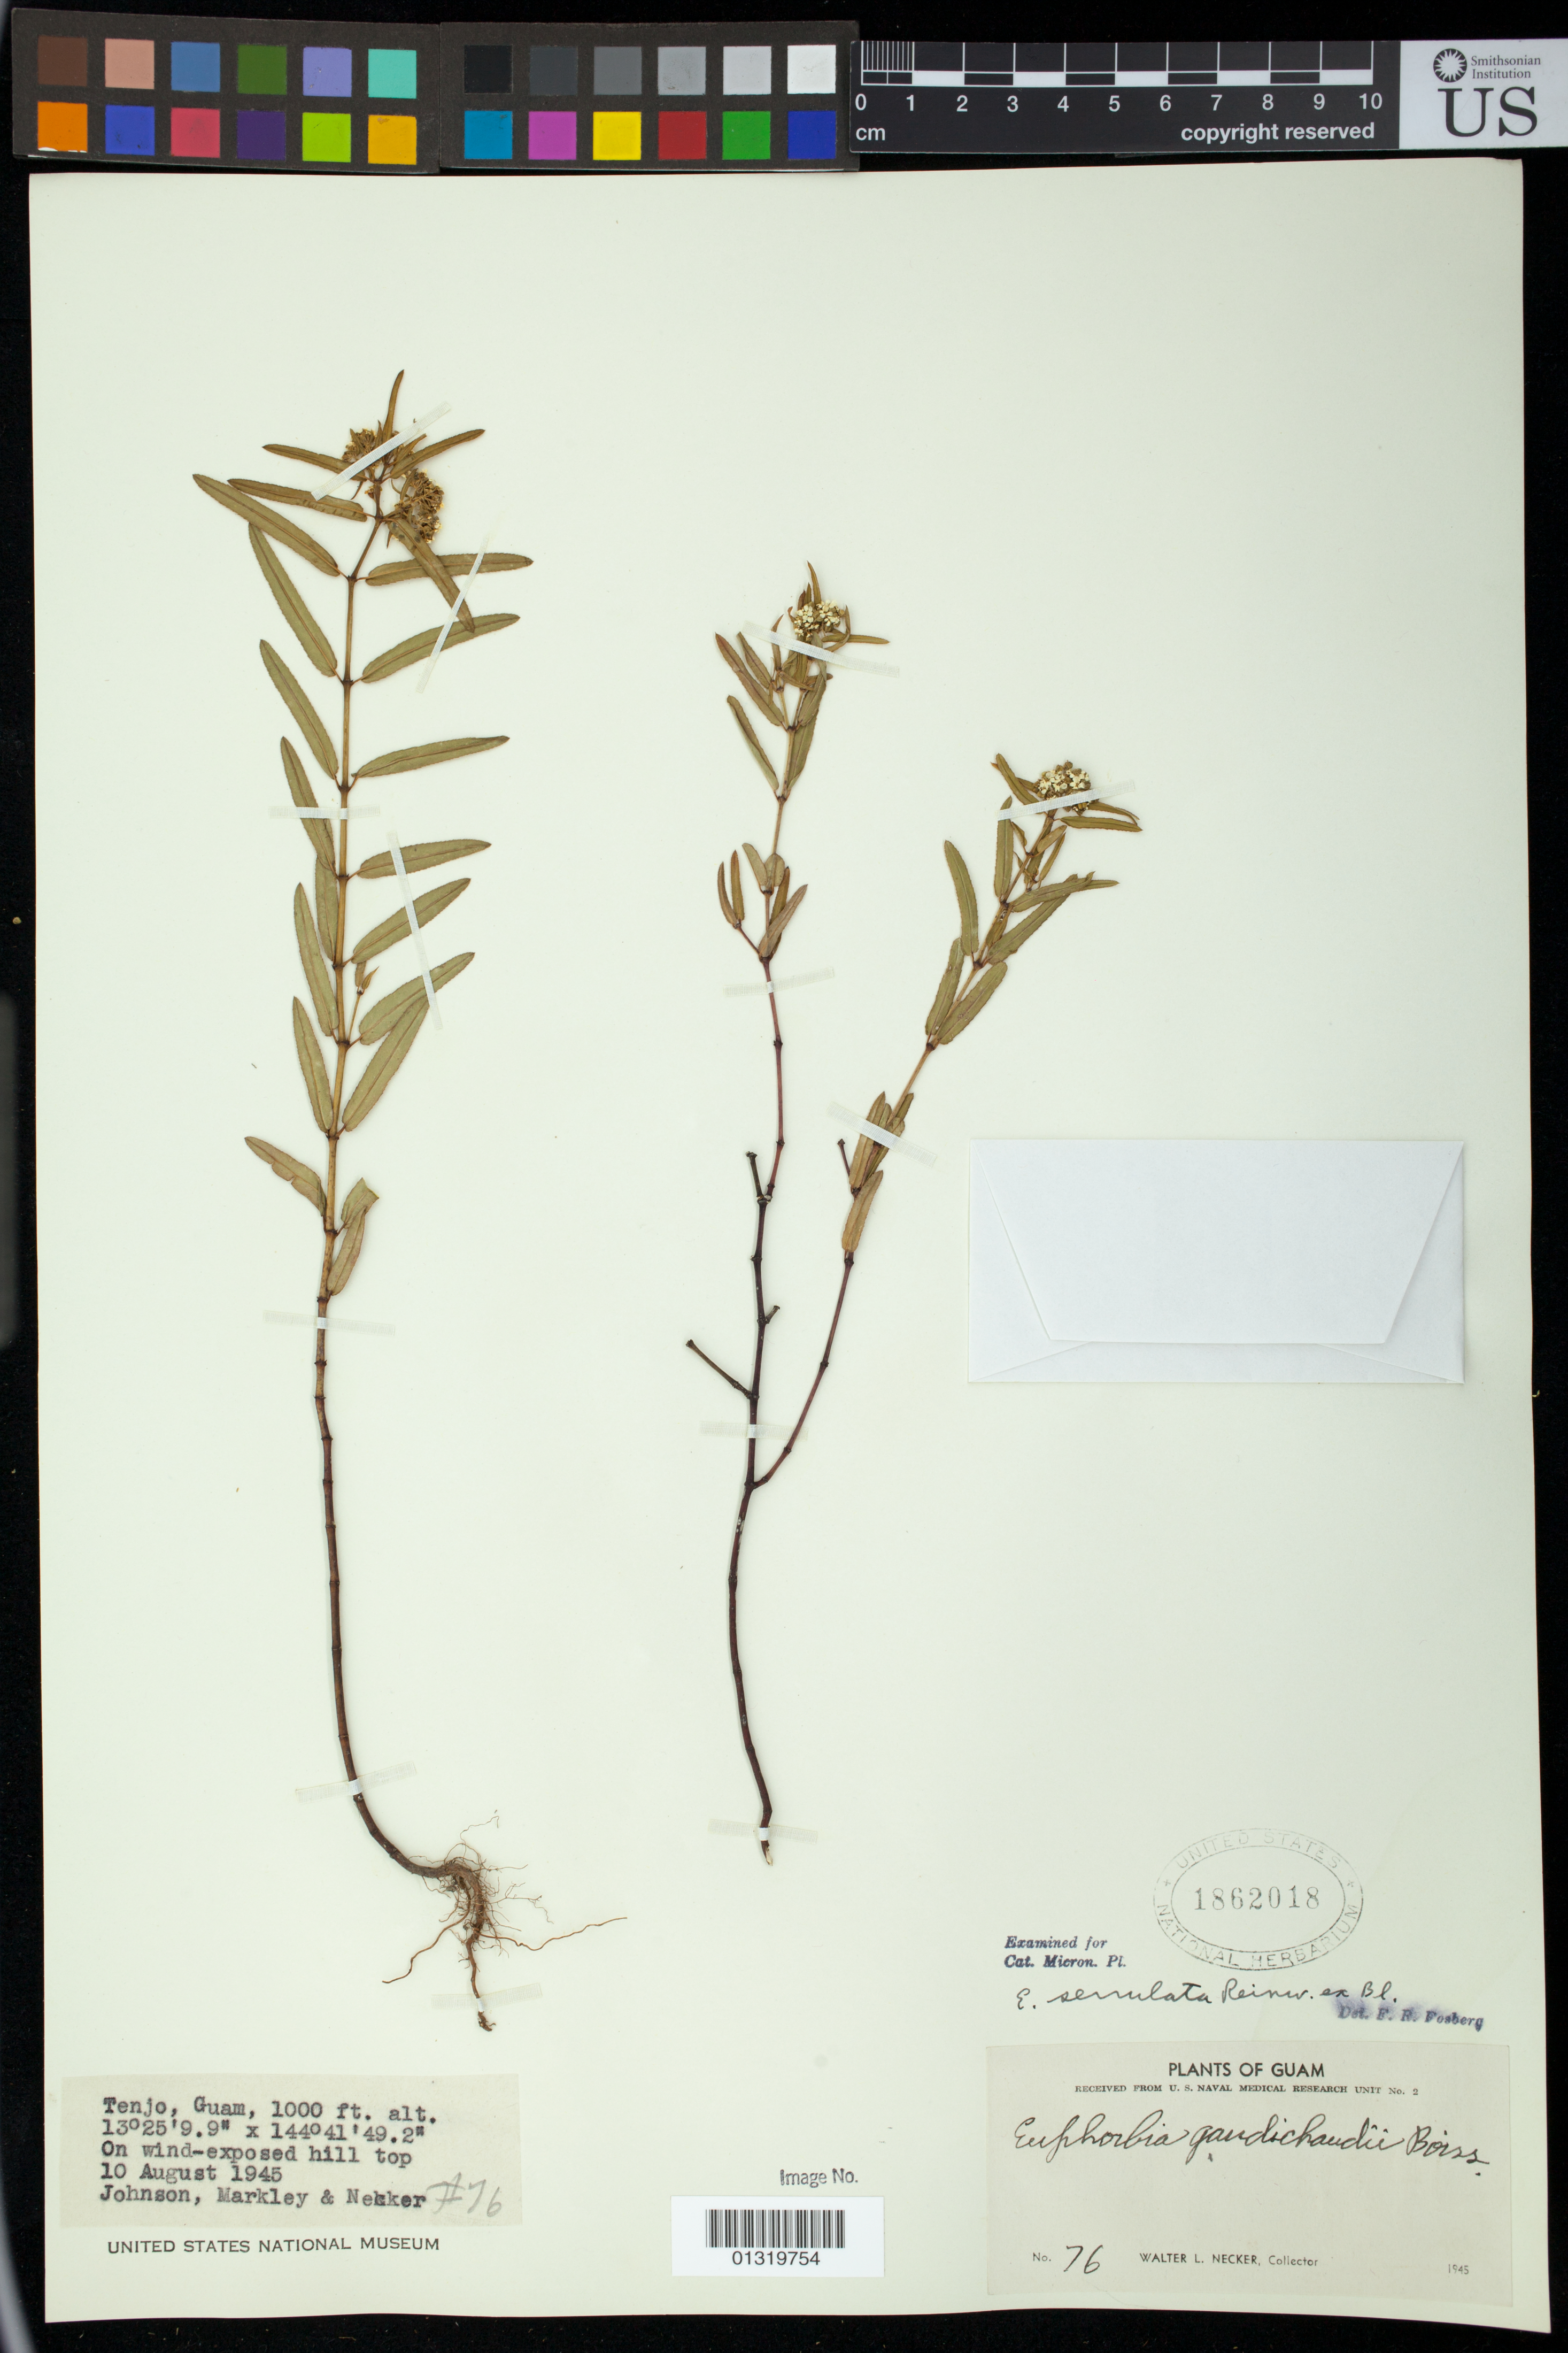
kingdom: Plantae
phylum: Tracheophyta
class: Magnoliopsida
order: Malpighiales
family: Euphorbiaceae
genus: Euphorbia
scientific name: Euphorbia bifida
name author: Hook. & Arn.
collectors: W. L. Necker, D.H. Johnson & M. Markley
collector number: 76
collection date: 1945-08-10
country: Guam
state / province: Piti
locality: Tenjo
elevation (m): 305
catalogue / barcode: US 1862018